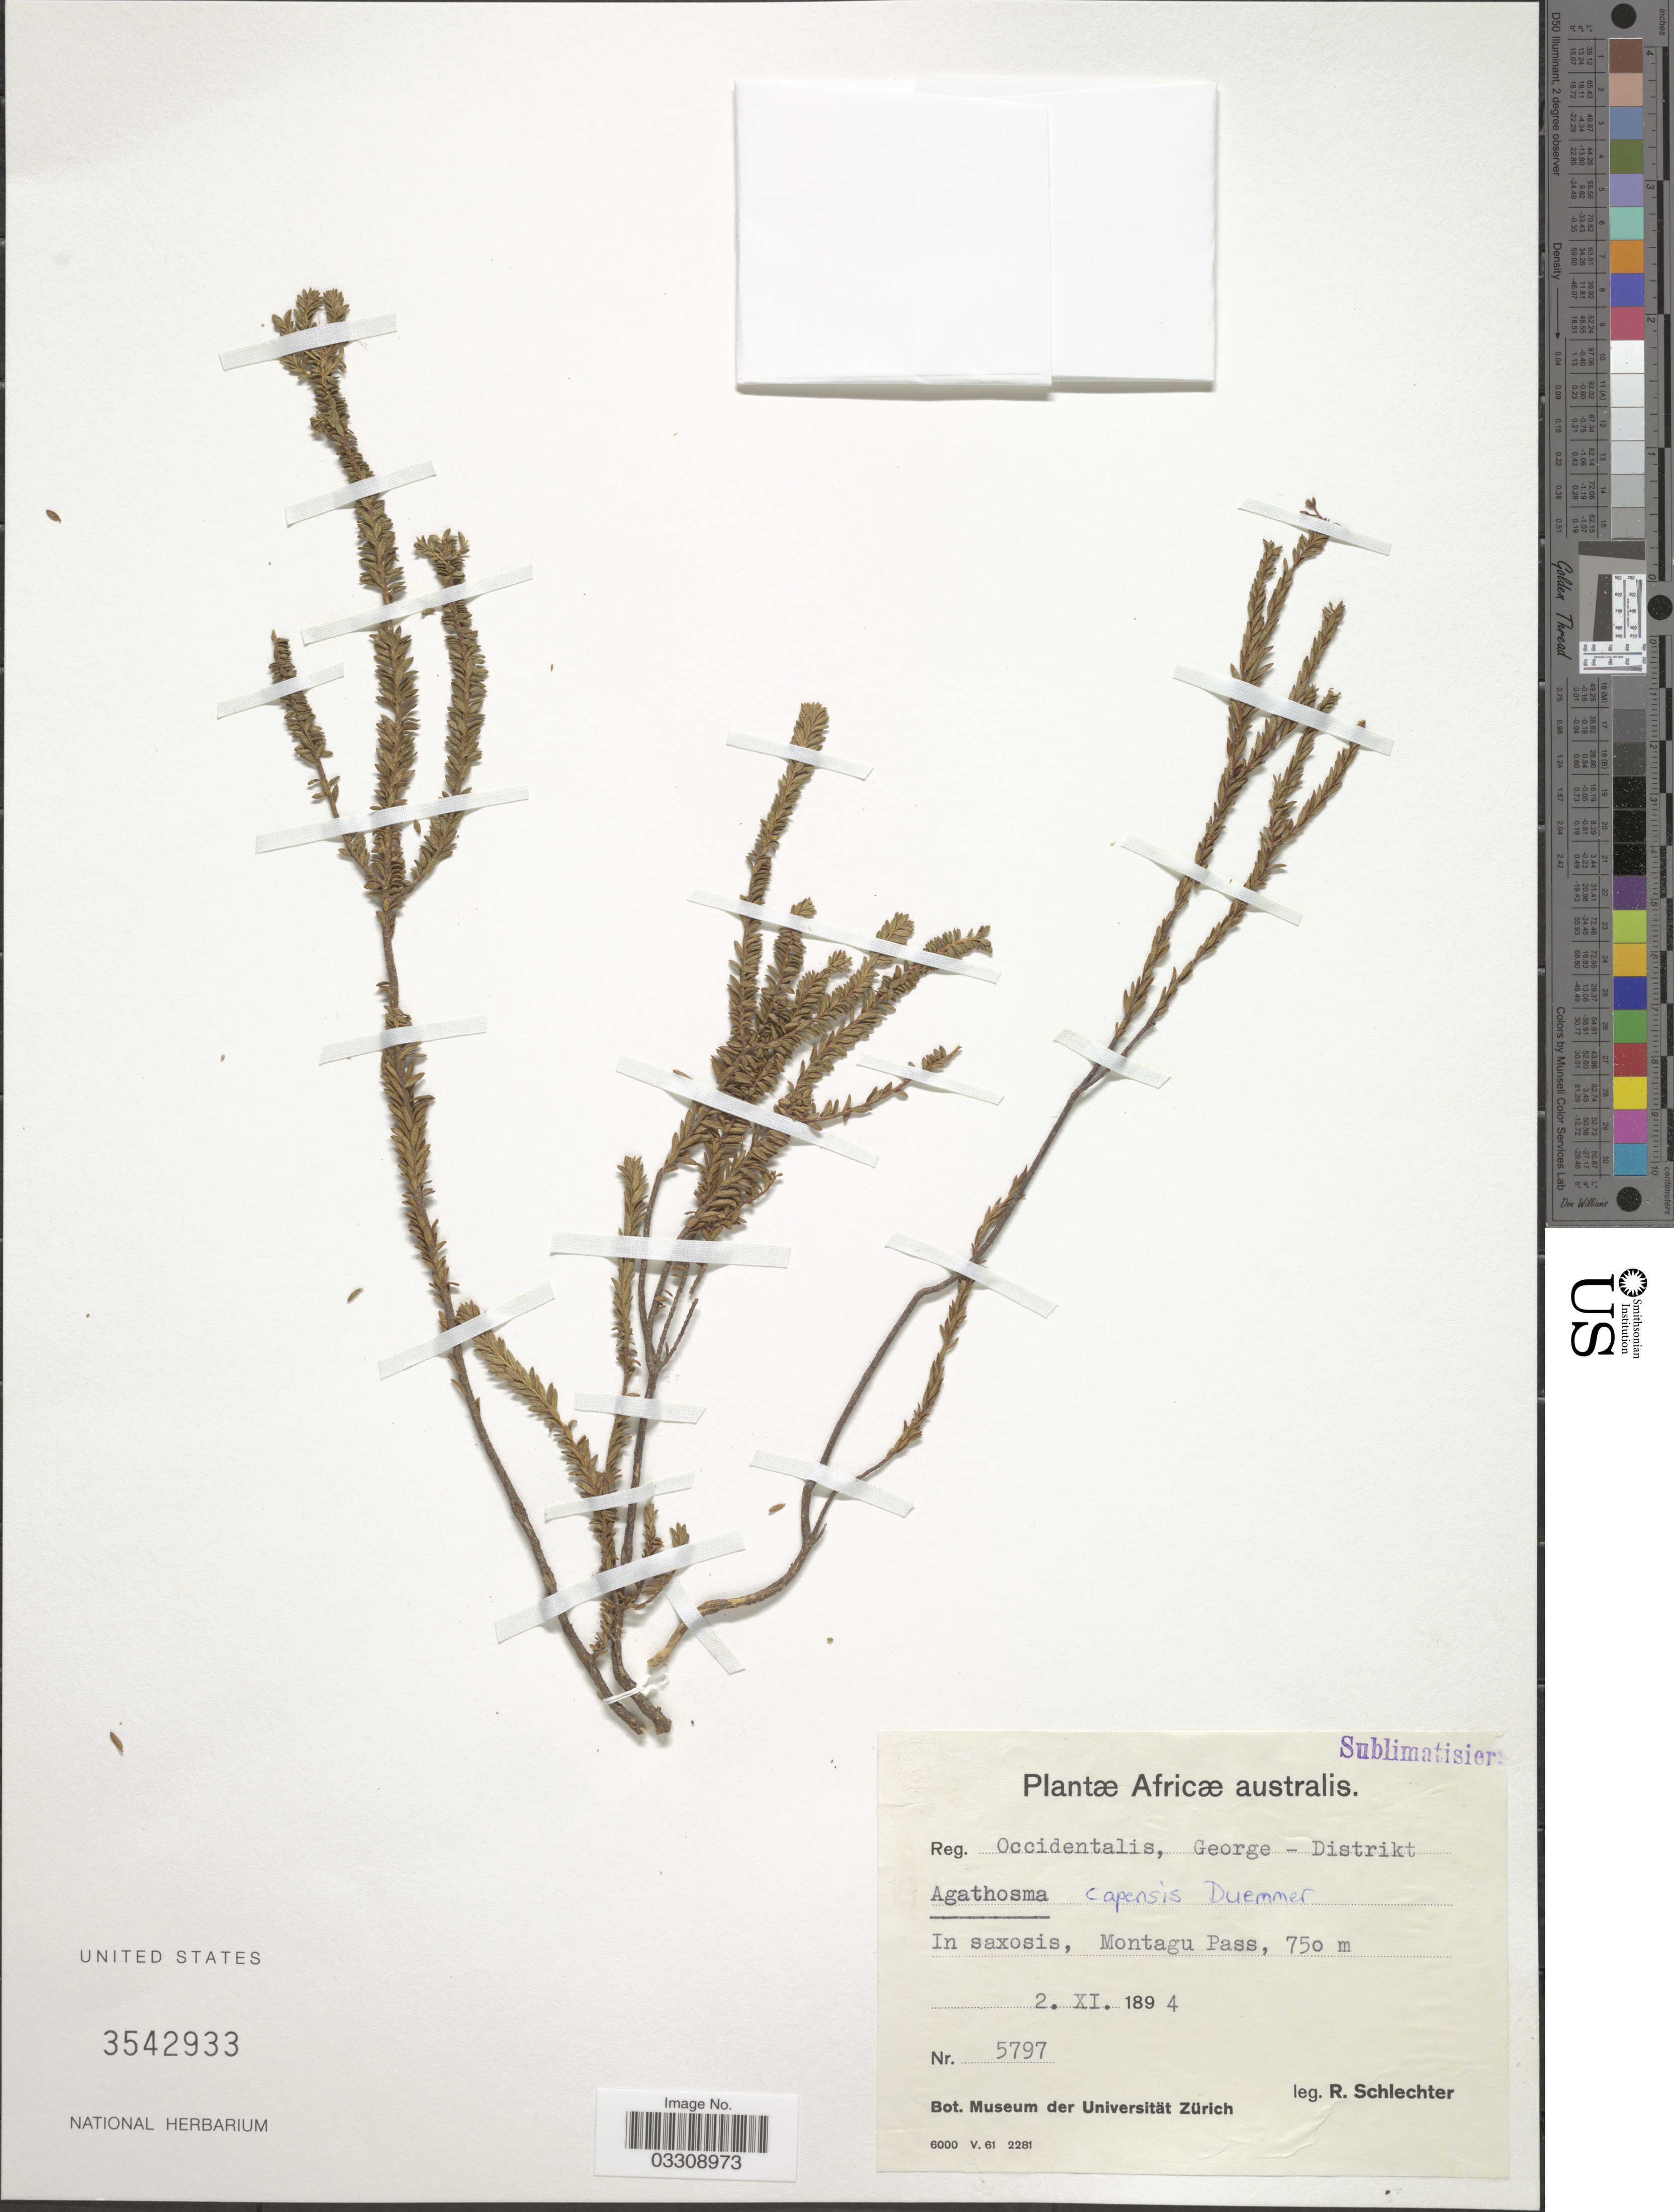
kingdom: Plantae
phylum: Tracheophyta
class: Magnoliopsida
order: Sapindales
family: Rutaceae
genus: Agathosma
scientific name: Agathosma capensis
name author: (L.) Dümmer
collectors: F. R. R. Schlechter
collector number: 5797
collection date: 1894-11-02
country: South Africa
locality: Africæ australis. Reg. Occidentalis, George - Distrikt, In saxosis, Montagu Pass.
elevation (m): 750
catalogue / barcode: US 3542933